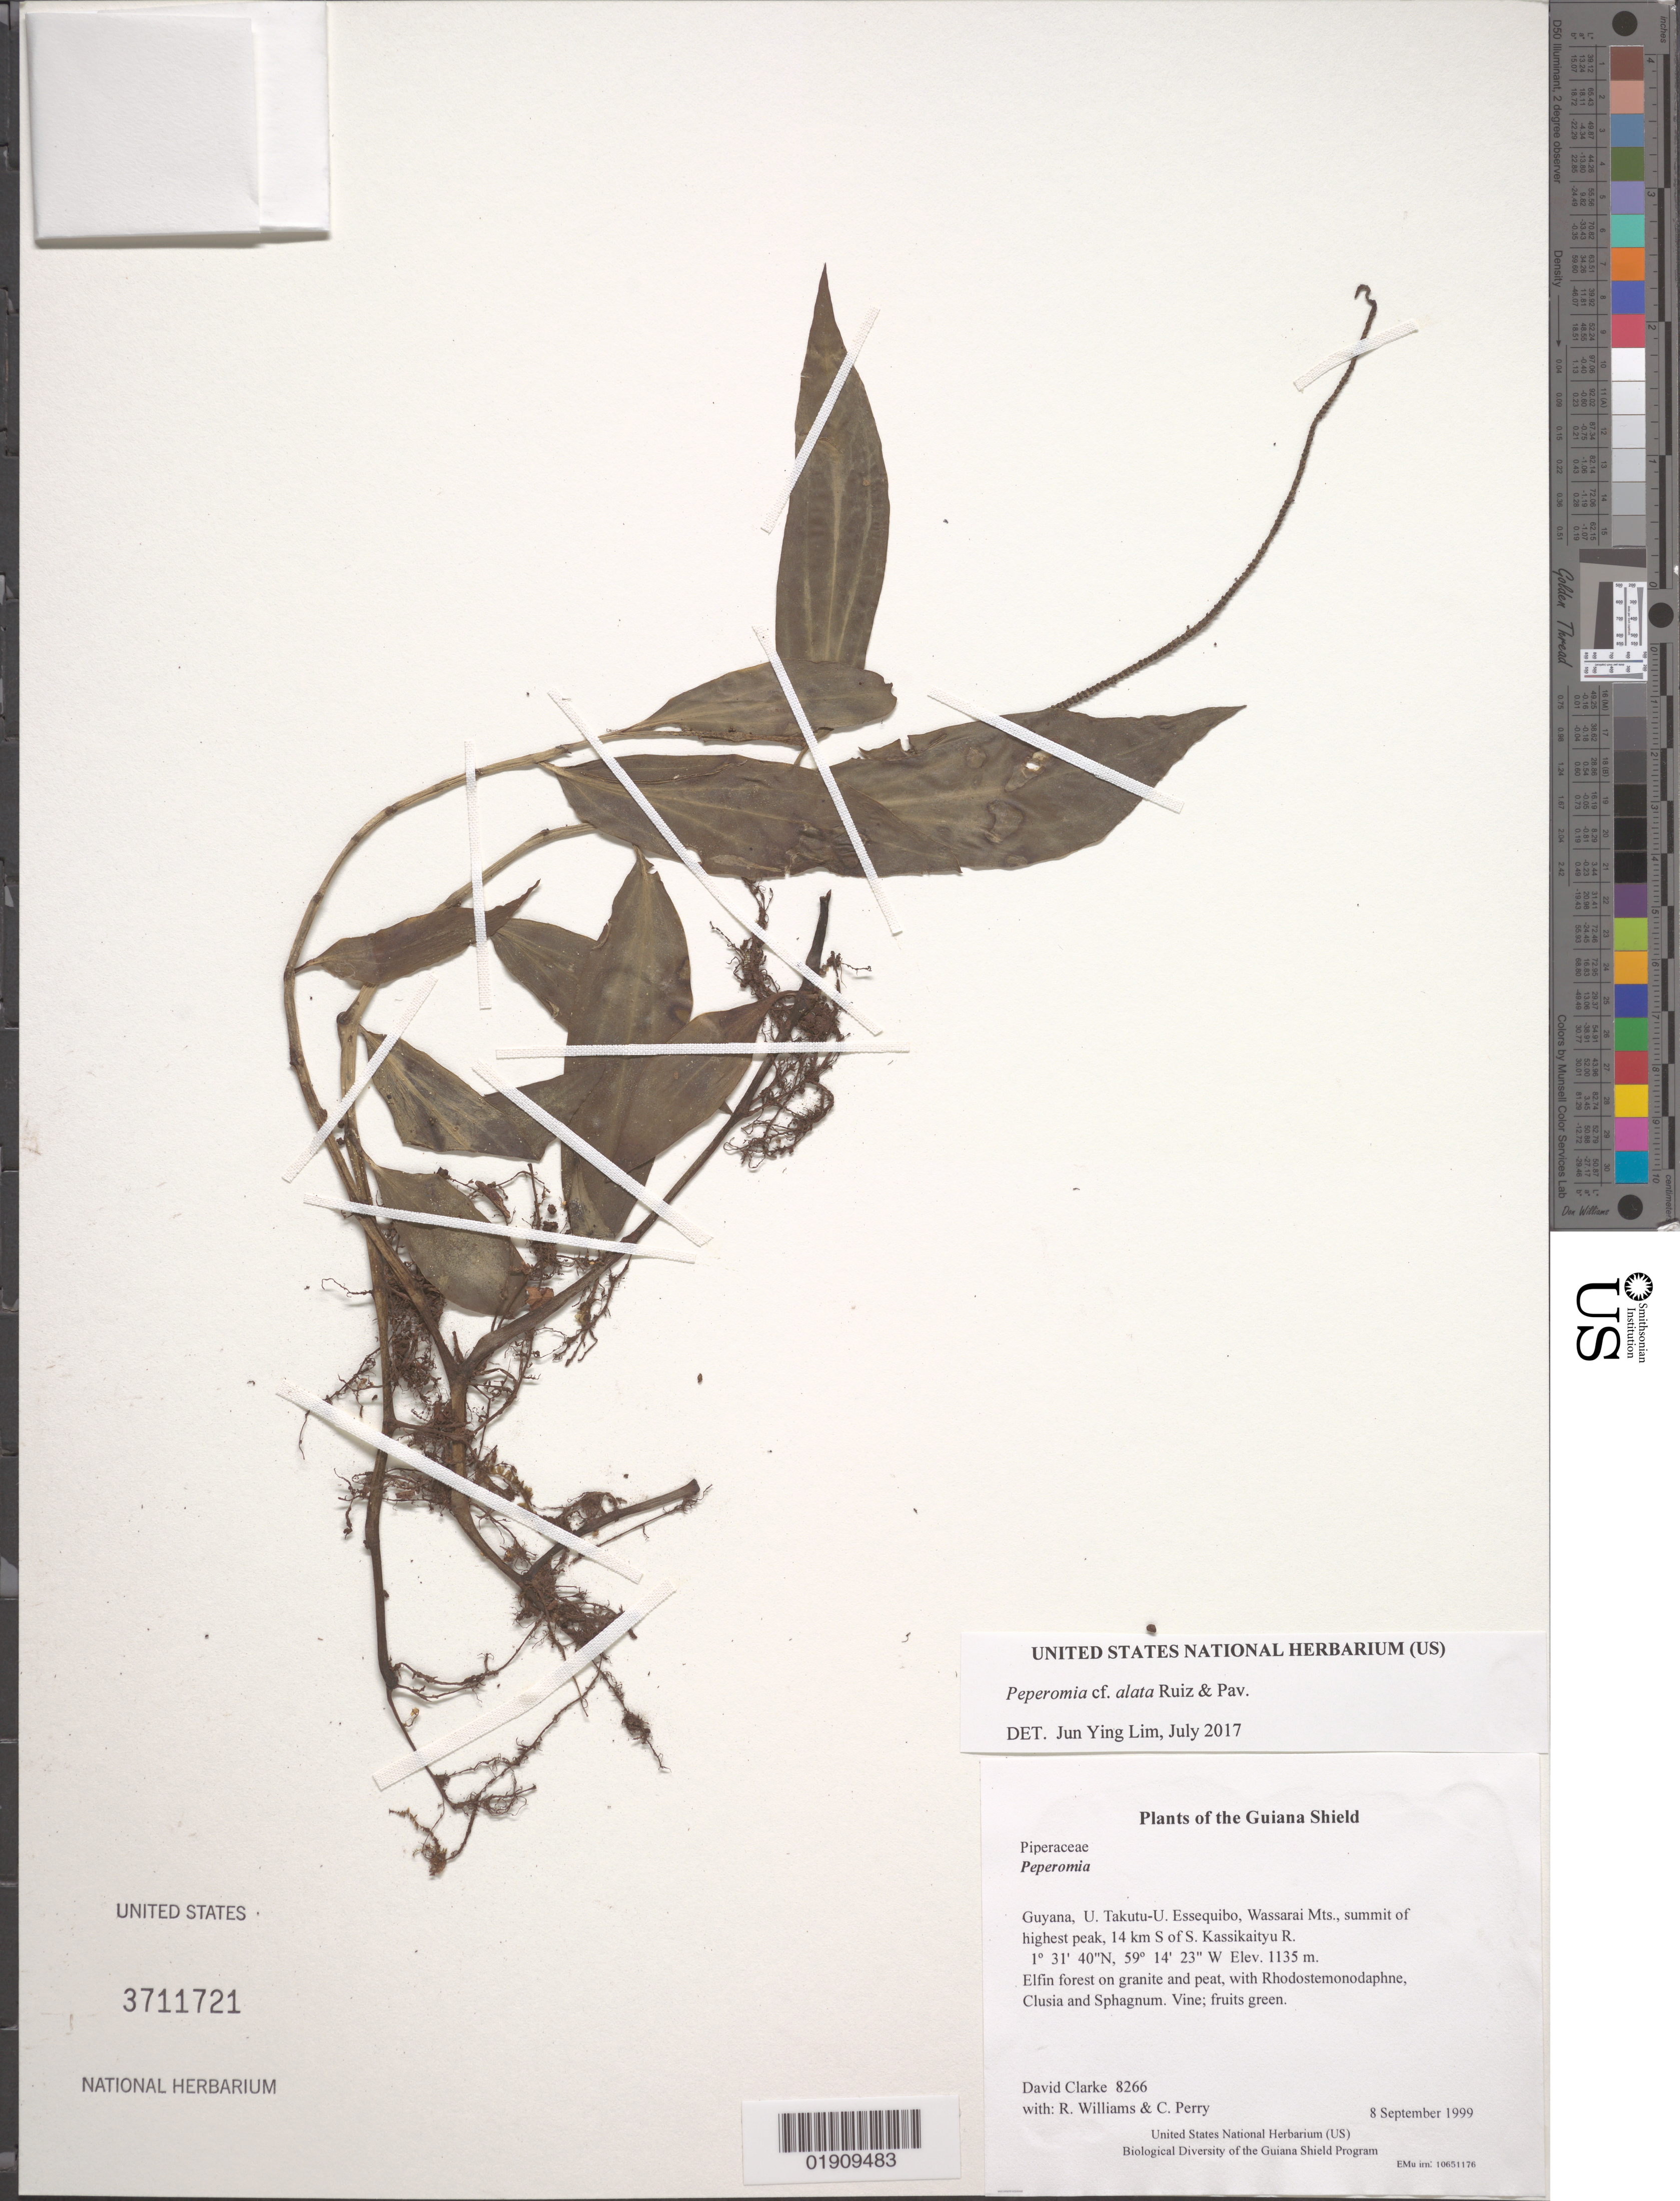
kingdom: Plantae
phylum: Tracheophyta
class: Magnoliopsida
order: Piperales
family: Piperaceae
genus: Peperomia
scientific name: Peperomia alata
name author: Ruiz & Pav.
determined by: Lim, Jun Ying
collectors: H. D. Clarke, R. Williams & C. Perry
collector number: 8266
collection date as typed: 8 September 1999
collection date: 1999-09-08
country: Guyana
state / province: U. Takutu-U. Essequibo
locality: Wassarai Mts., summit of highest peak, 14 km S of S. Kassikaityu R.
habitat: Elfin forest on granite and peat, with Rhodostemonodaphne, Clusia and Sphagnum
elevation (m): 1135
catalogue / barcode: US 3711721